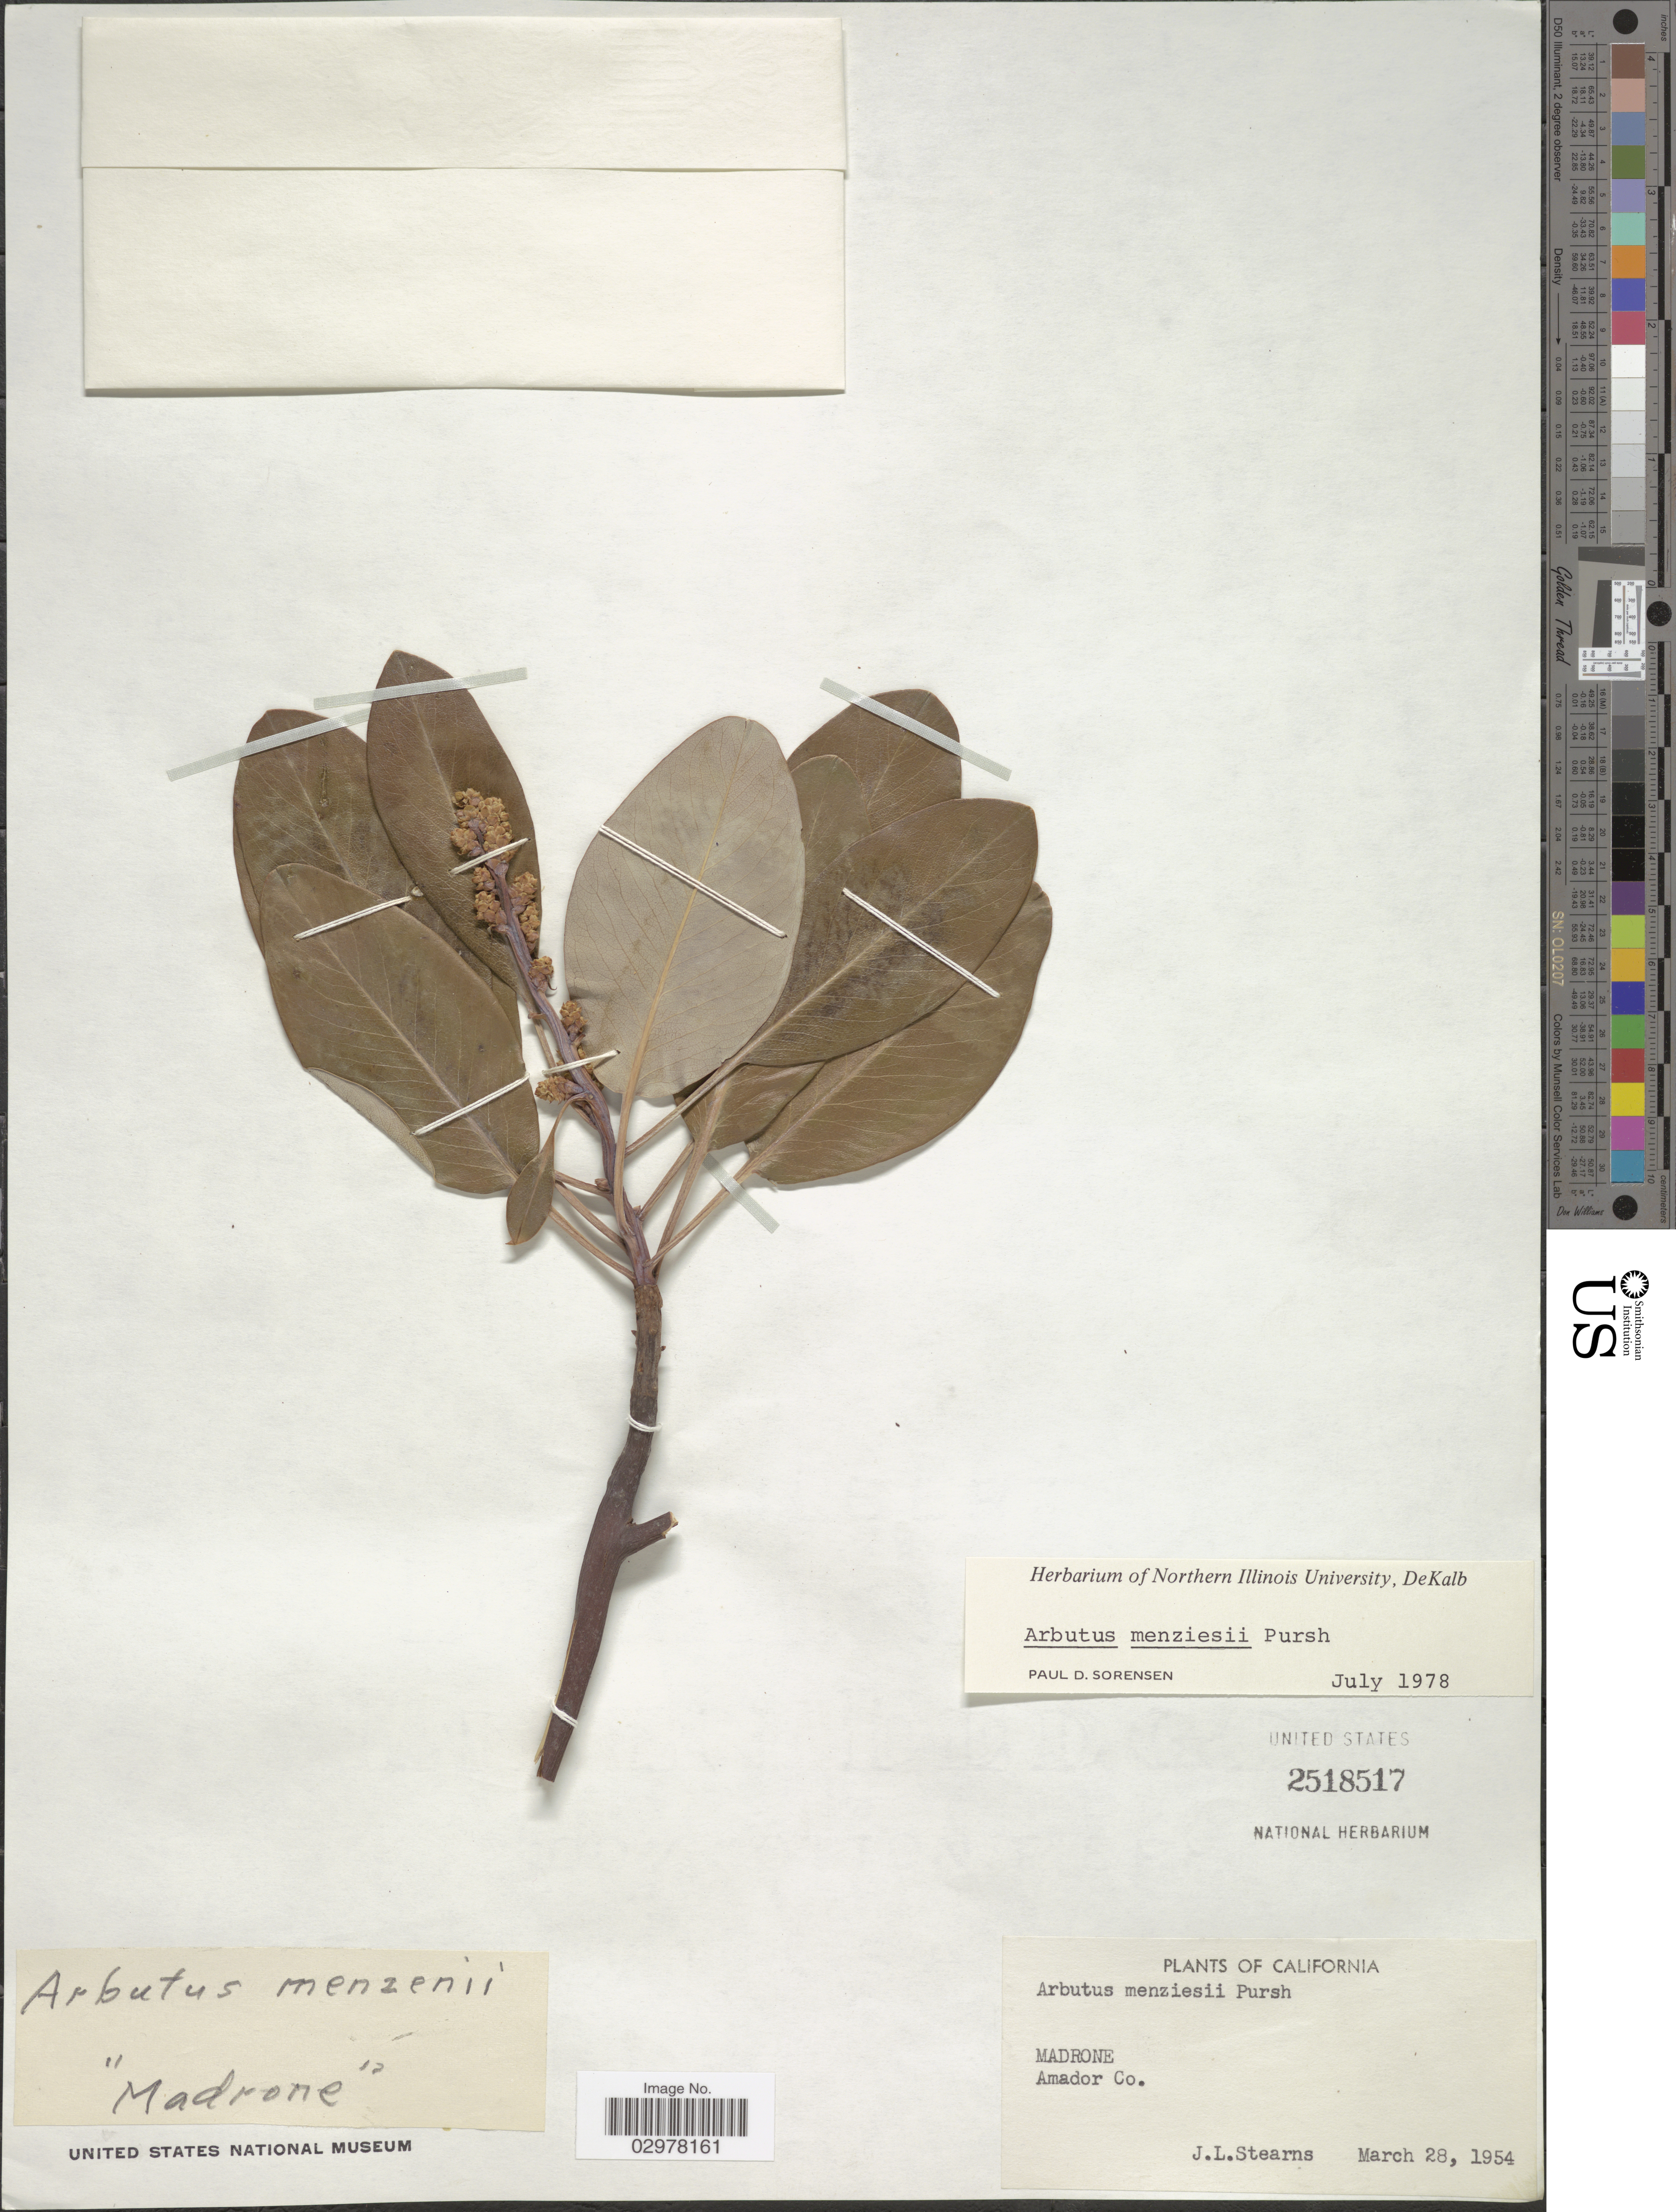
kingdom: Plantae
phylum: Tracheophyta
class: Magnoliopsida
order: Ericales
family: Ericaceae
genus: Arbutus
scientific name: Arbutus menziesii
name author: Pursh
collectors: J. Stearns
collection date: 1954-03-28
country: United States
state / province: California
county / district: Amador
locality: Madrone. Amador Co.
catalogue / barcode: US 2518517